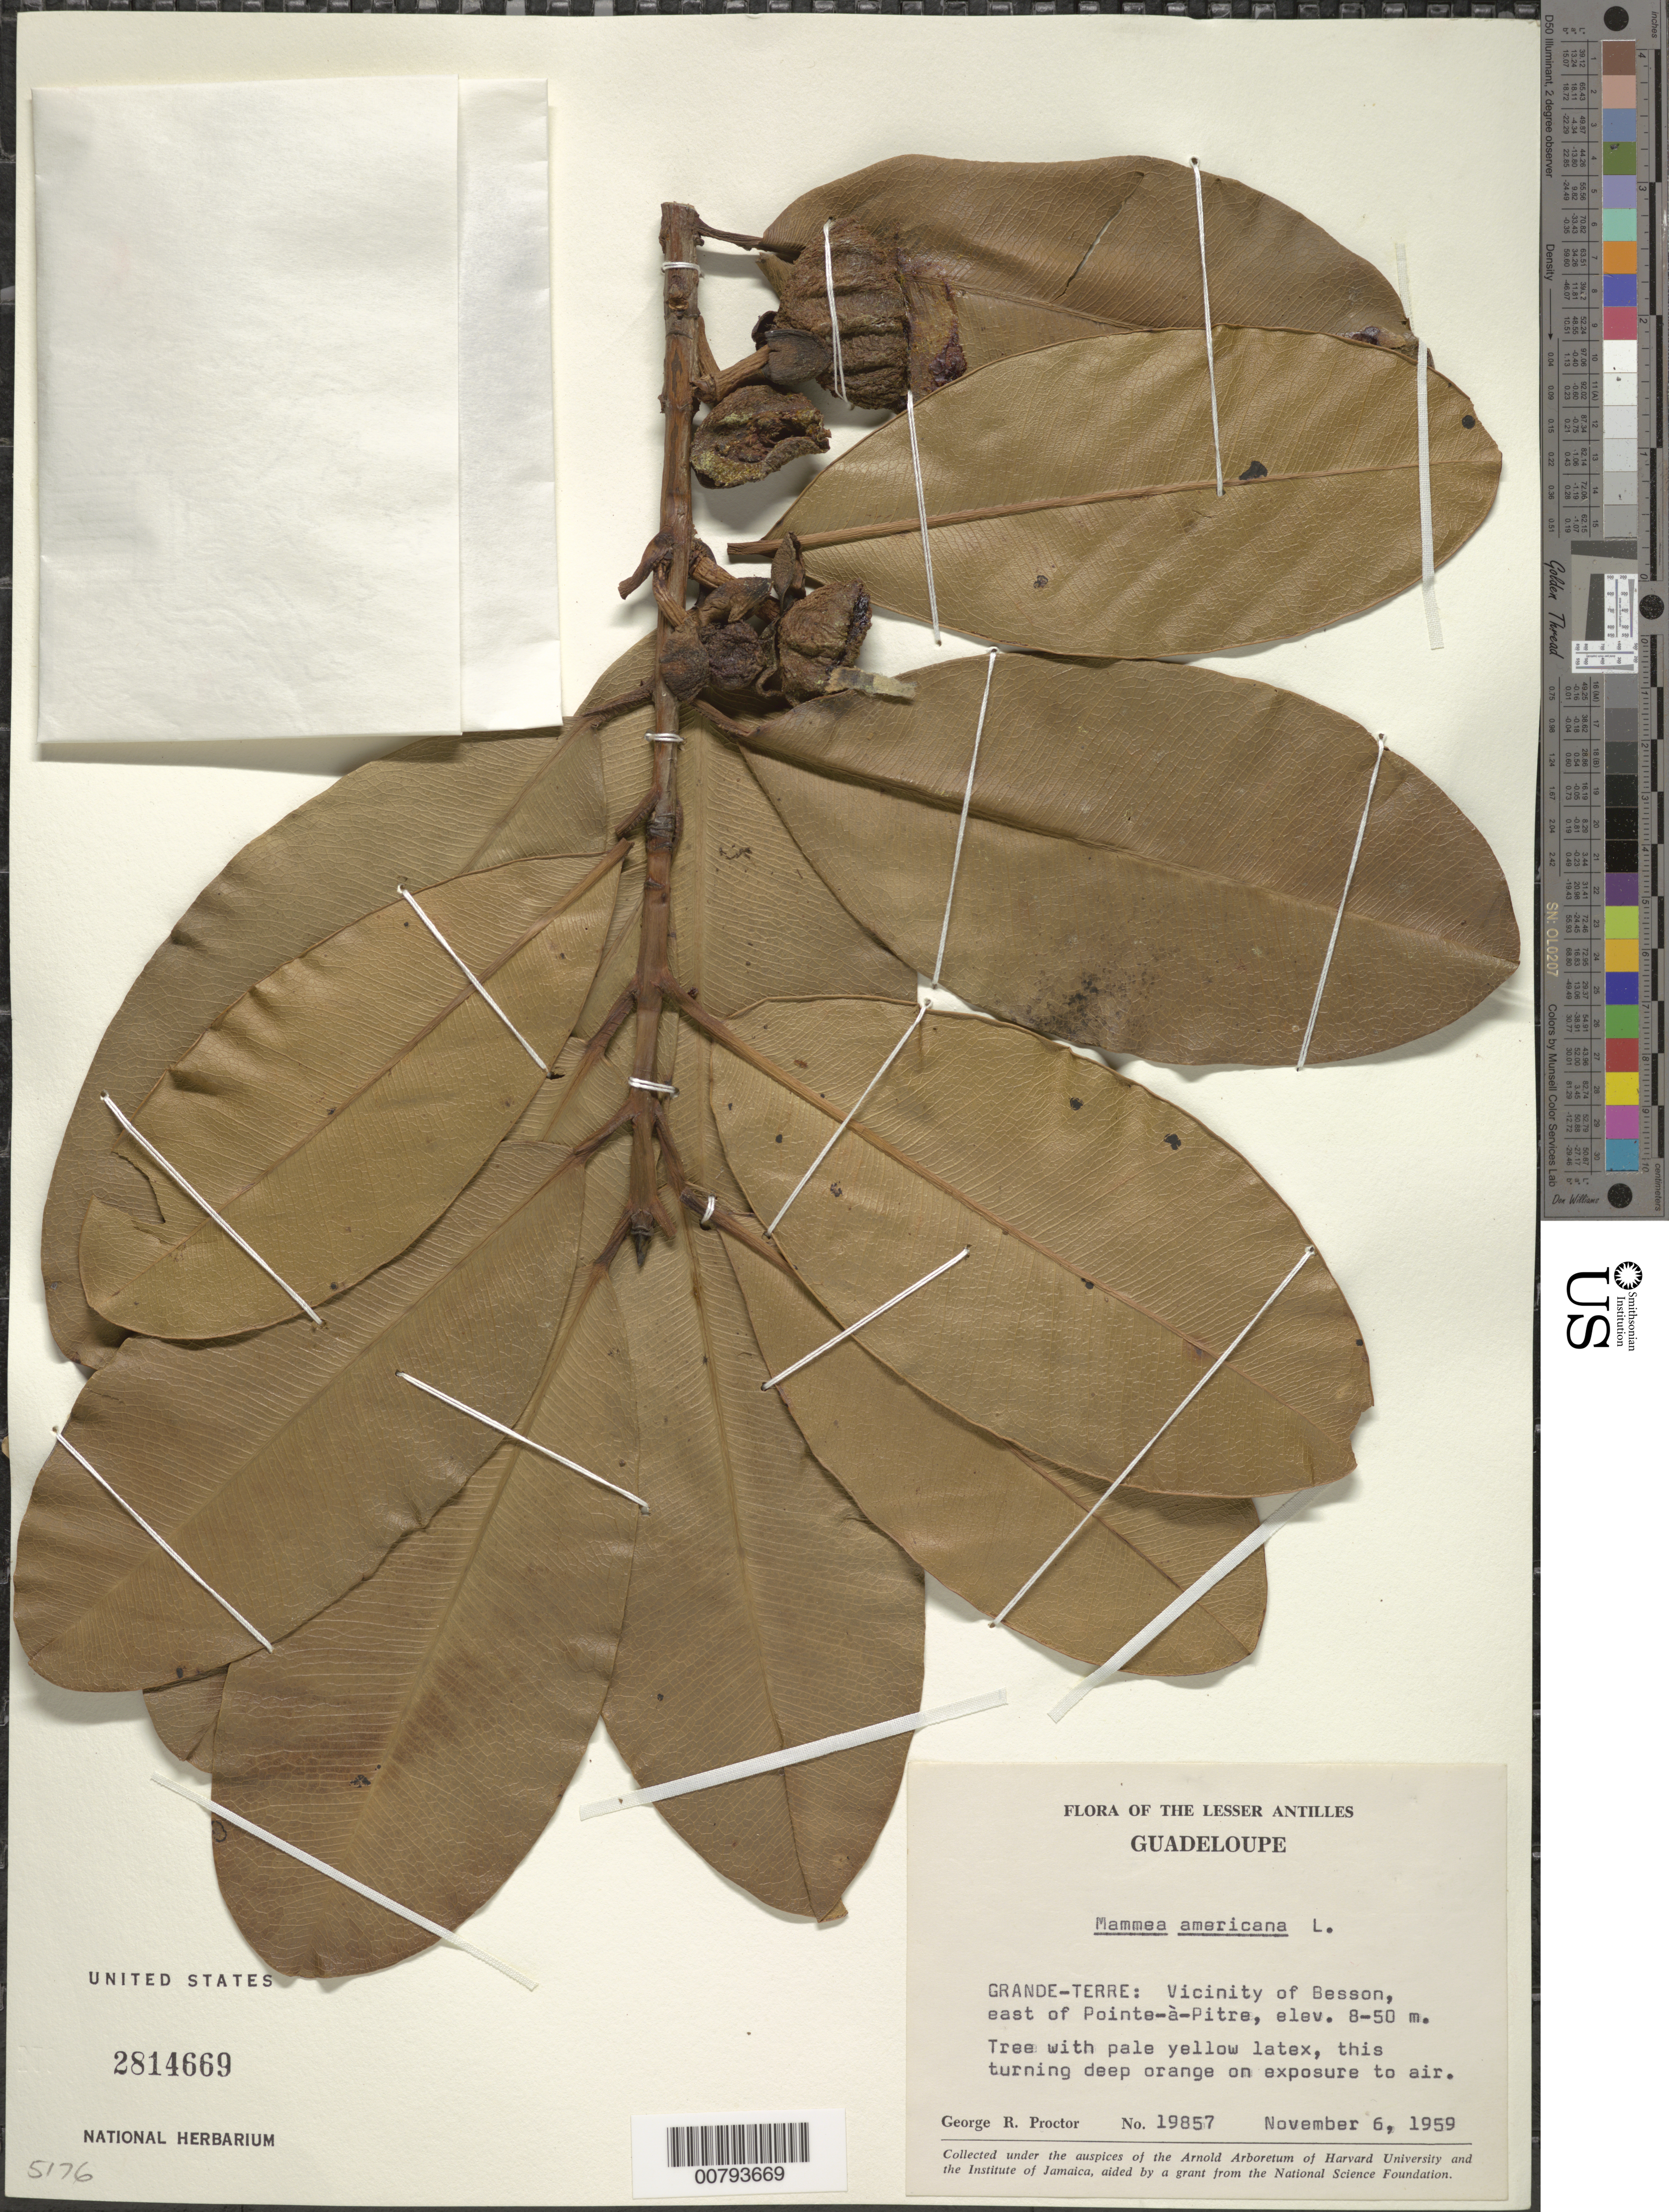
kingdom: Plantae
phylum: Tracheophyta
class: Magnoliopsida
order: Malpighiales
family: Calophyllaceae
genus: Mammea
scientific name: Mammea americana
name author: L.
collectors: G. R. Proctor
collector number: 19857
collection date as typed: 06 Nov 1959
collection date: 1959-11-06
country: Guadeloupe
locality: Grande Terre: Vicinity of Besson, east of Pointe-à-Pitre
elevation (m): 8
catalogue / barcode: US 2814669